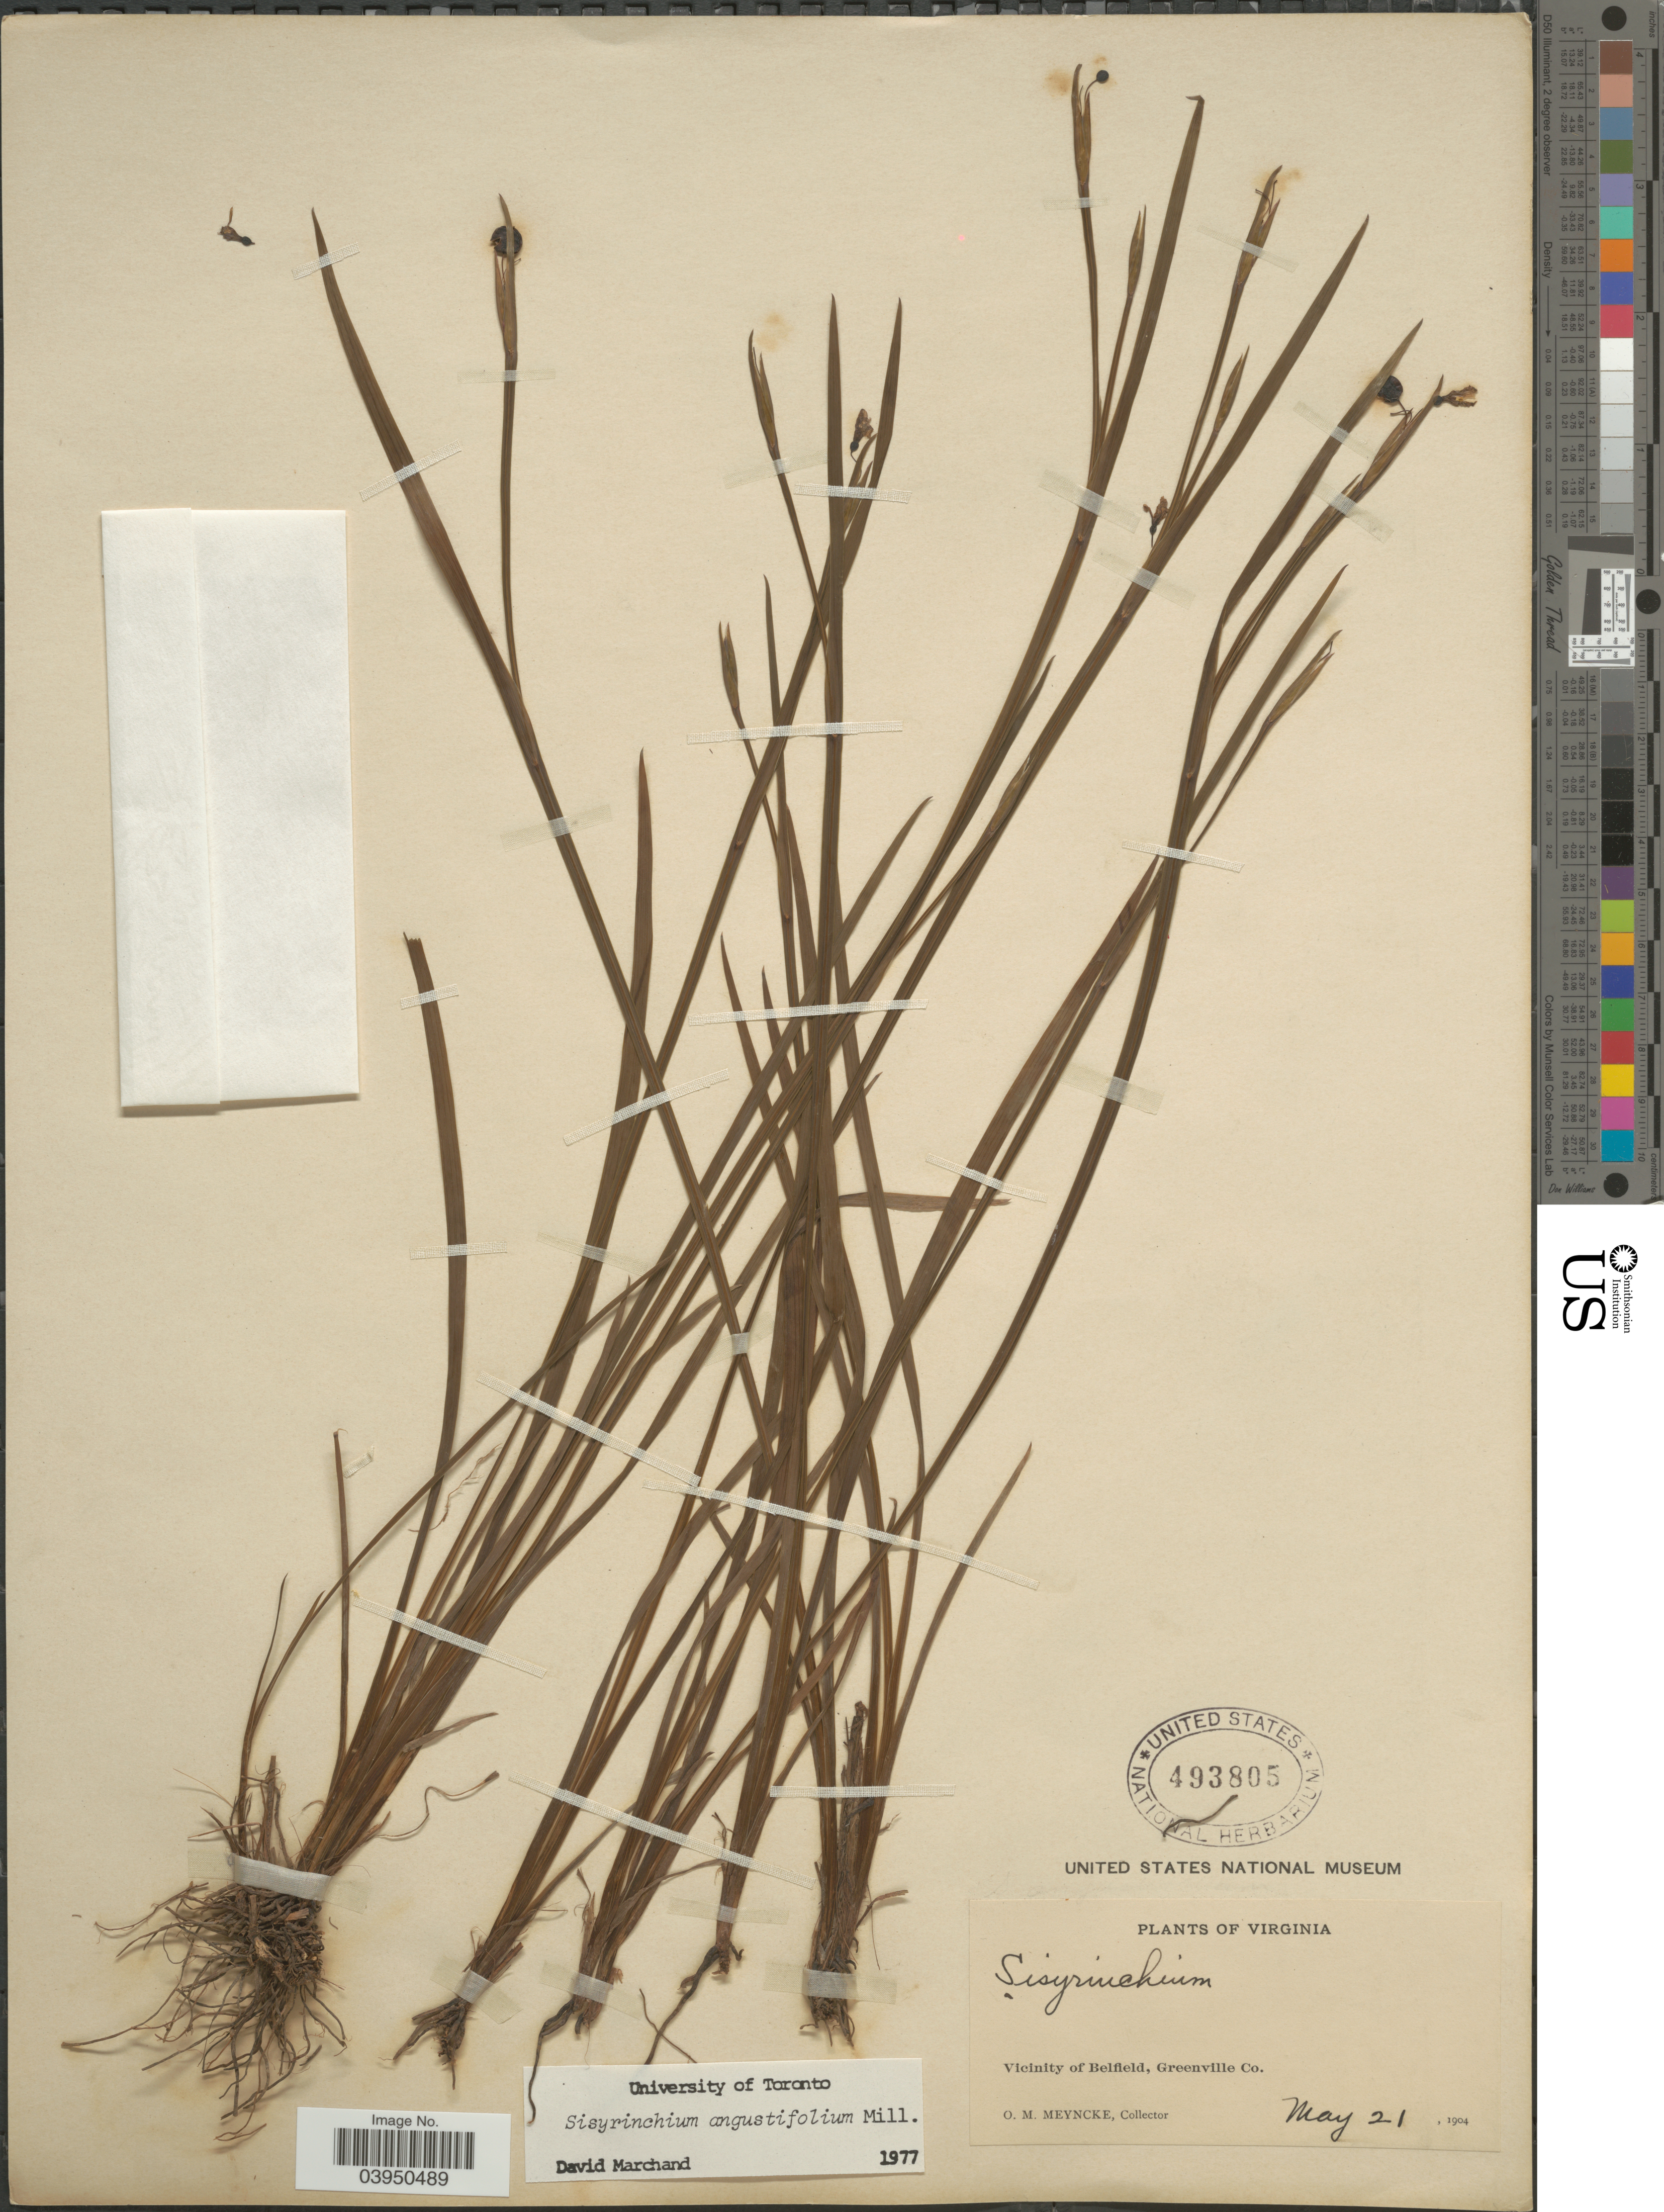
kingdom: Plantae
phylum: Tracheophyta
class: Liliopsida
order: Asparagales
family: Iridaceae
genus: Sisyrinchium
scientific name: Sisyrinchium angustifolium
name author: Mill.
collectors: O. Meyncke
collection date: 1904-05-21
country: United States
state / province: Virginia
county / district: Greensville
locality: Vicinity of Belfield, Greenville Co.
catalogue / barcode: US 493805